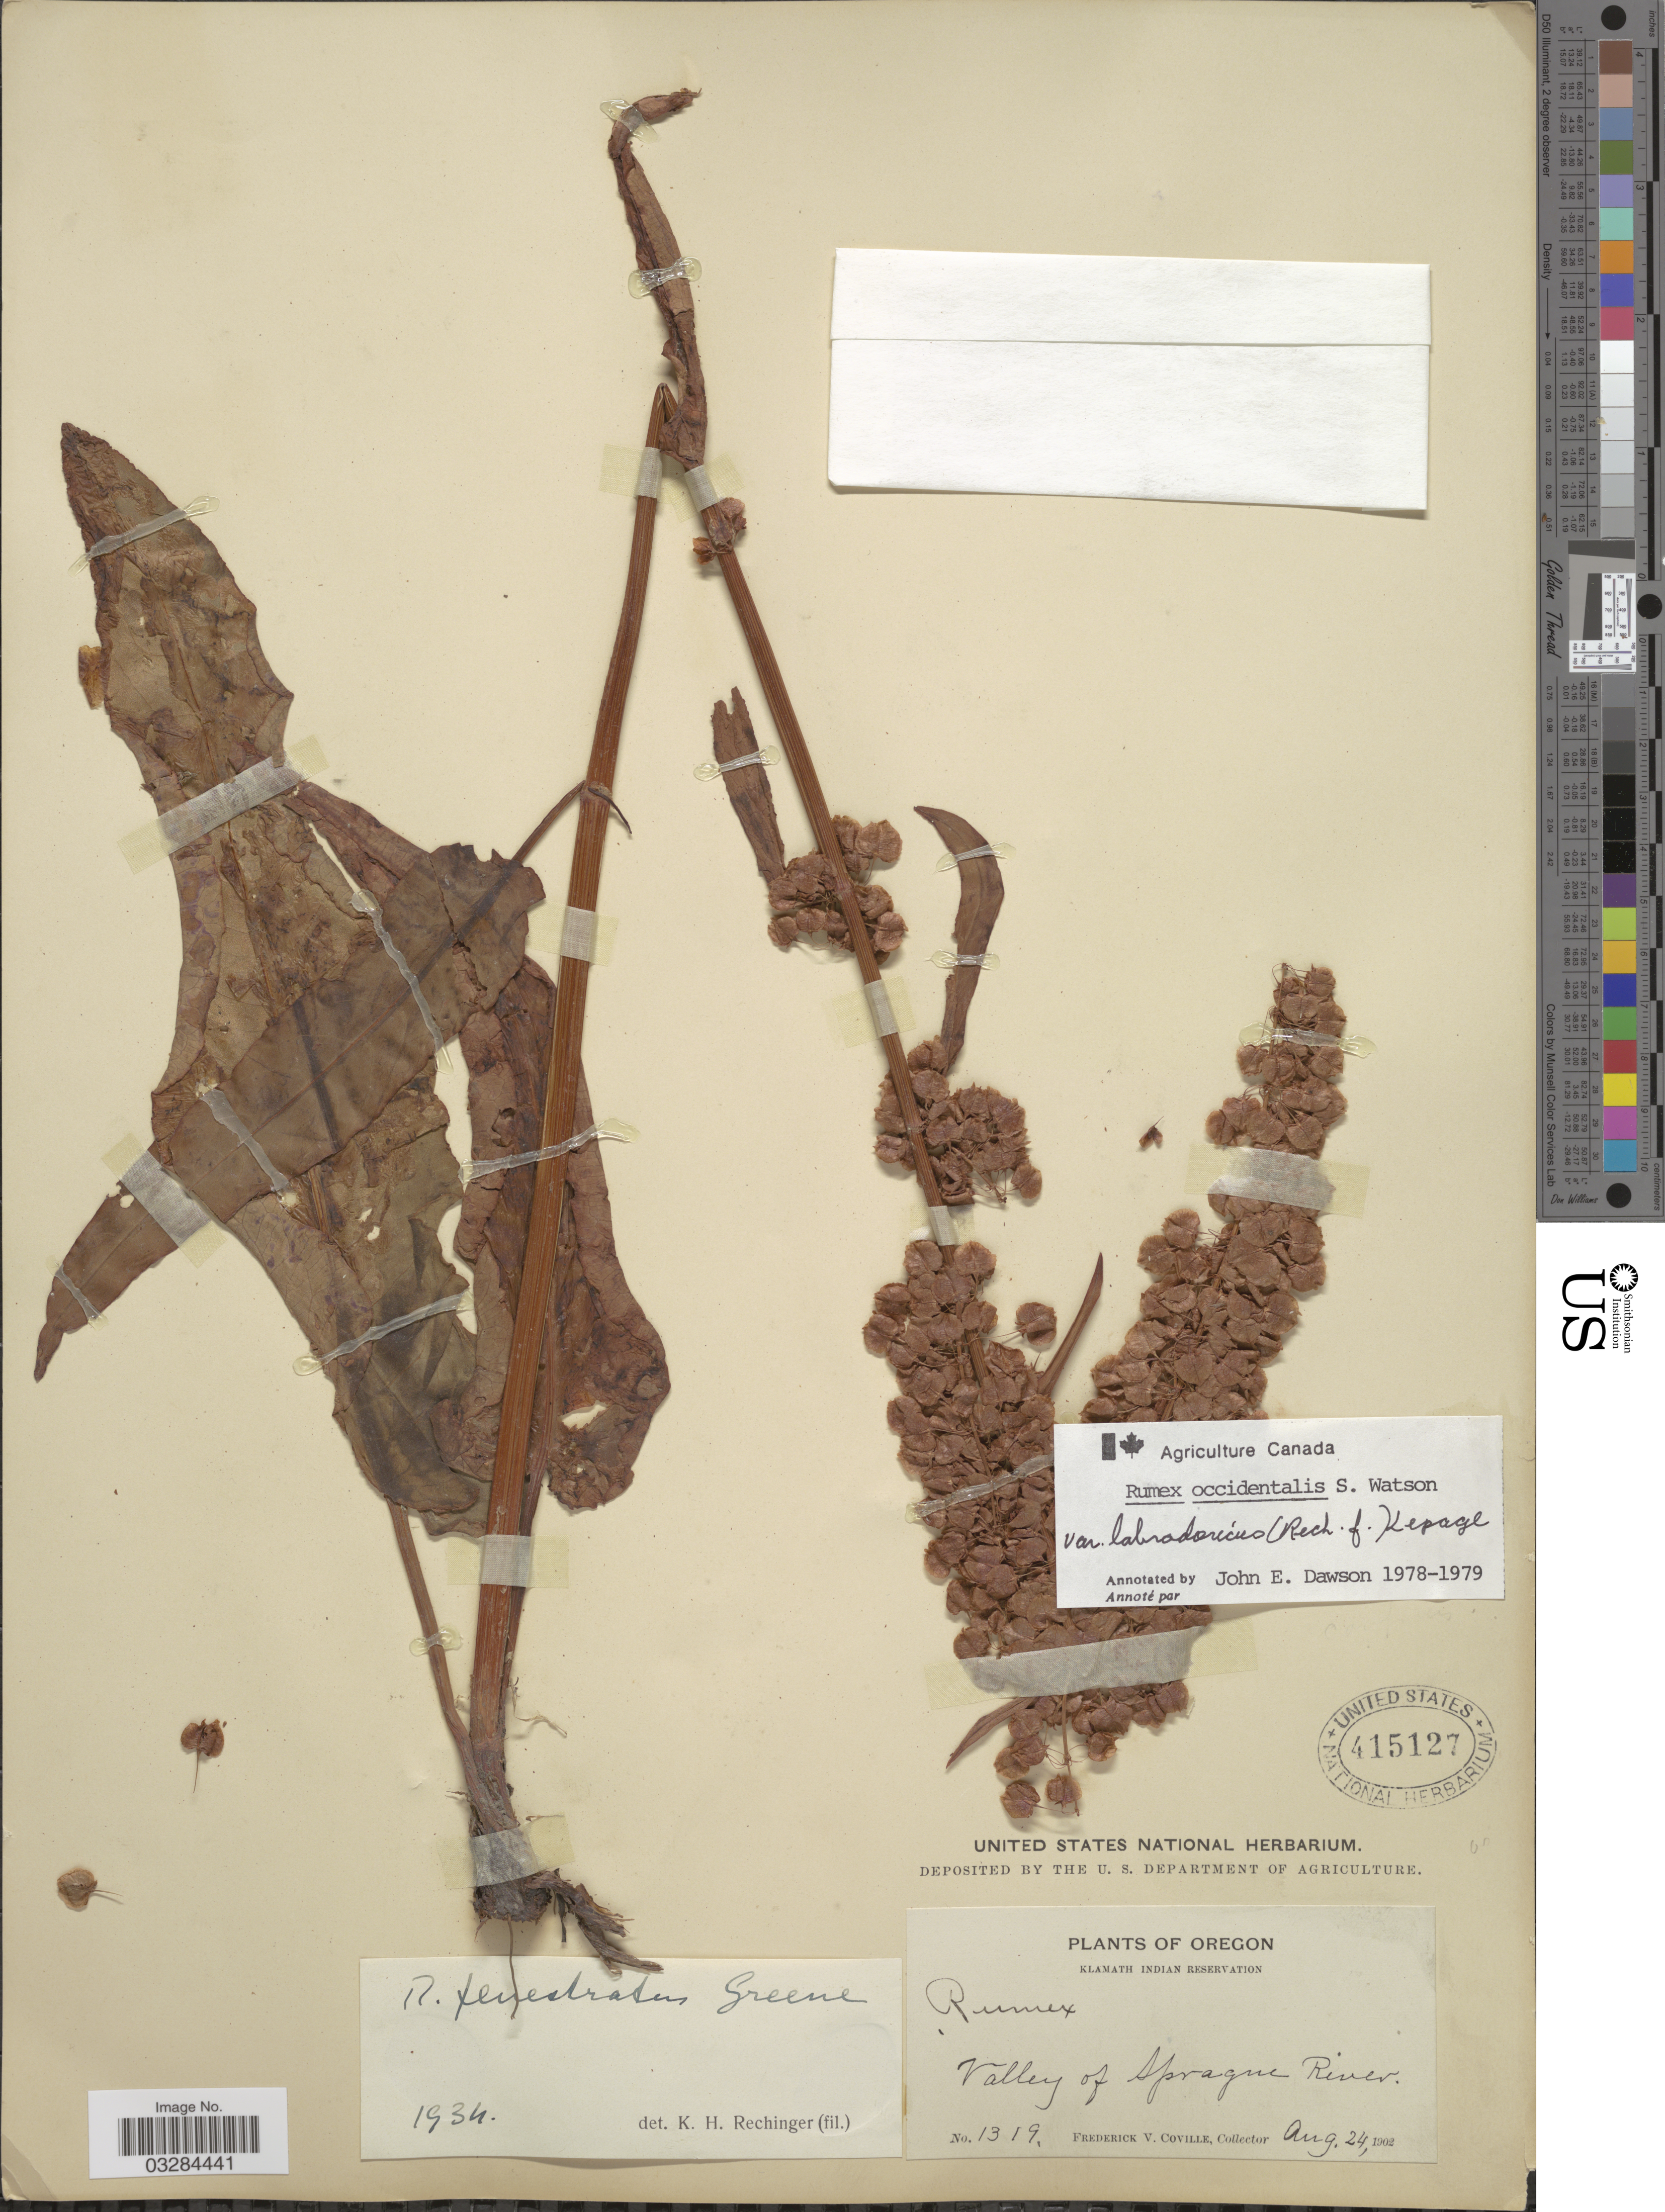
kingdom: Plantae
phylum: Tracheophyta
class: Magnoliopsida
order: Caryophyllales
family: Polygonaceae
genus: Rumex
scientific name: Rumex occidentalis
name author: S. Watson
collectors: F. V. Coville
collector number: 1319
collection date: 1902-08-24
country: United States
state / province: Oregon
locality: Klamath Indian Reservation. Valley of Sprague River.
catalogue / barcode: US 415127